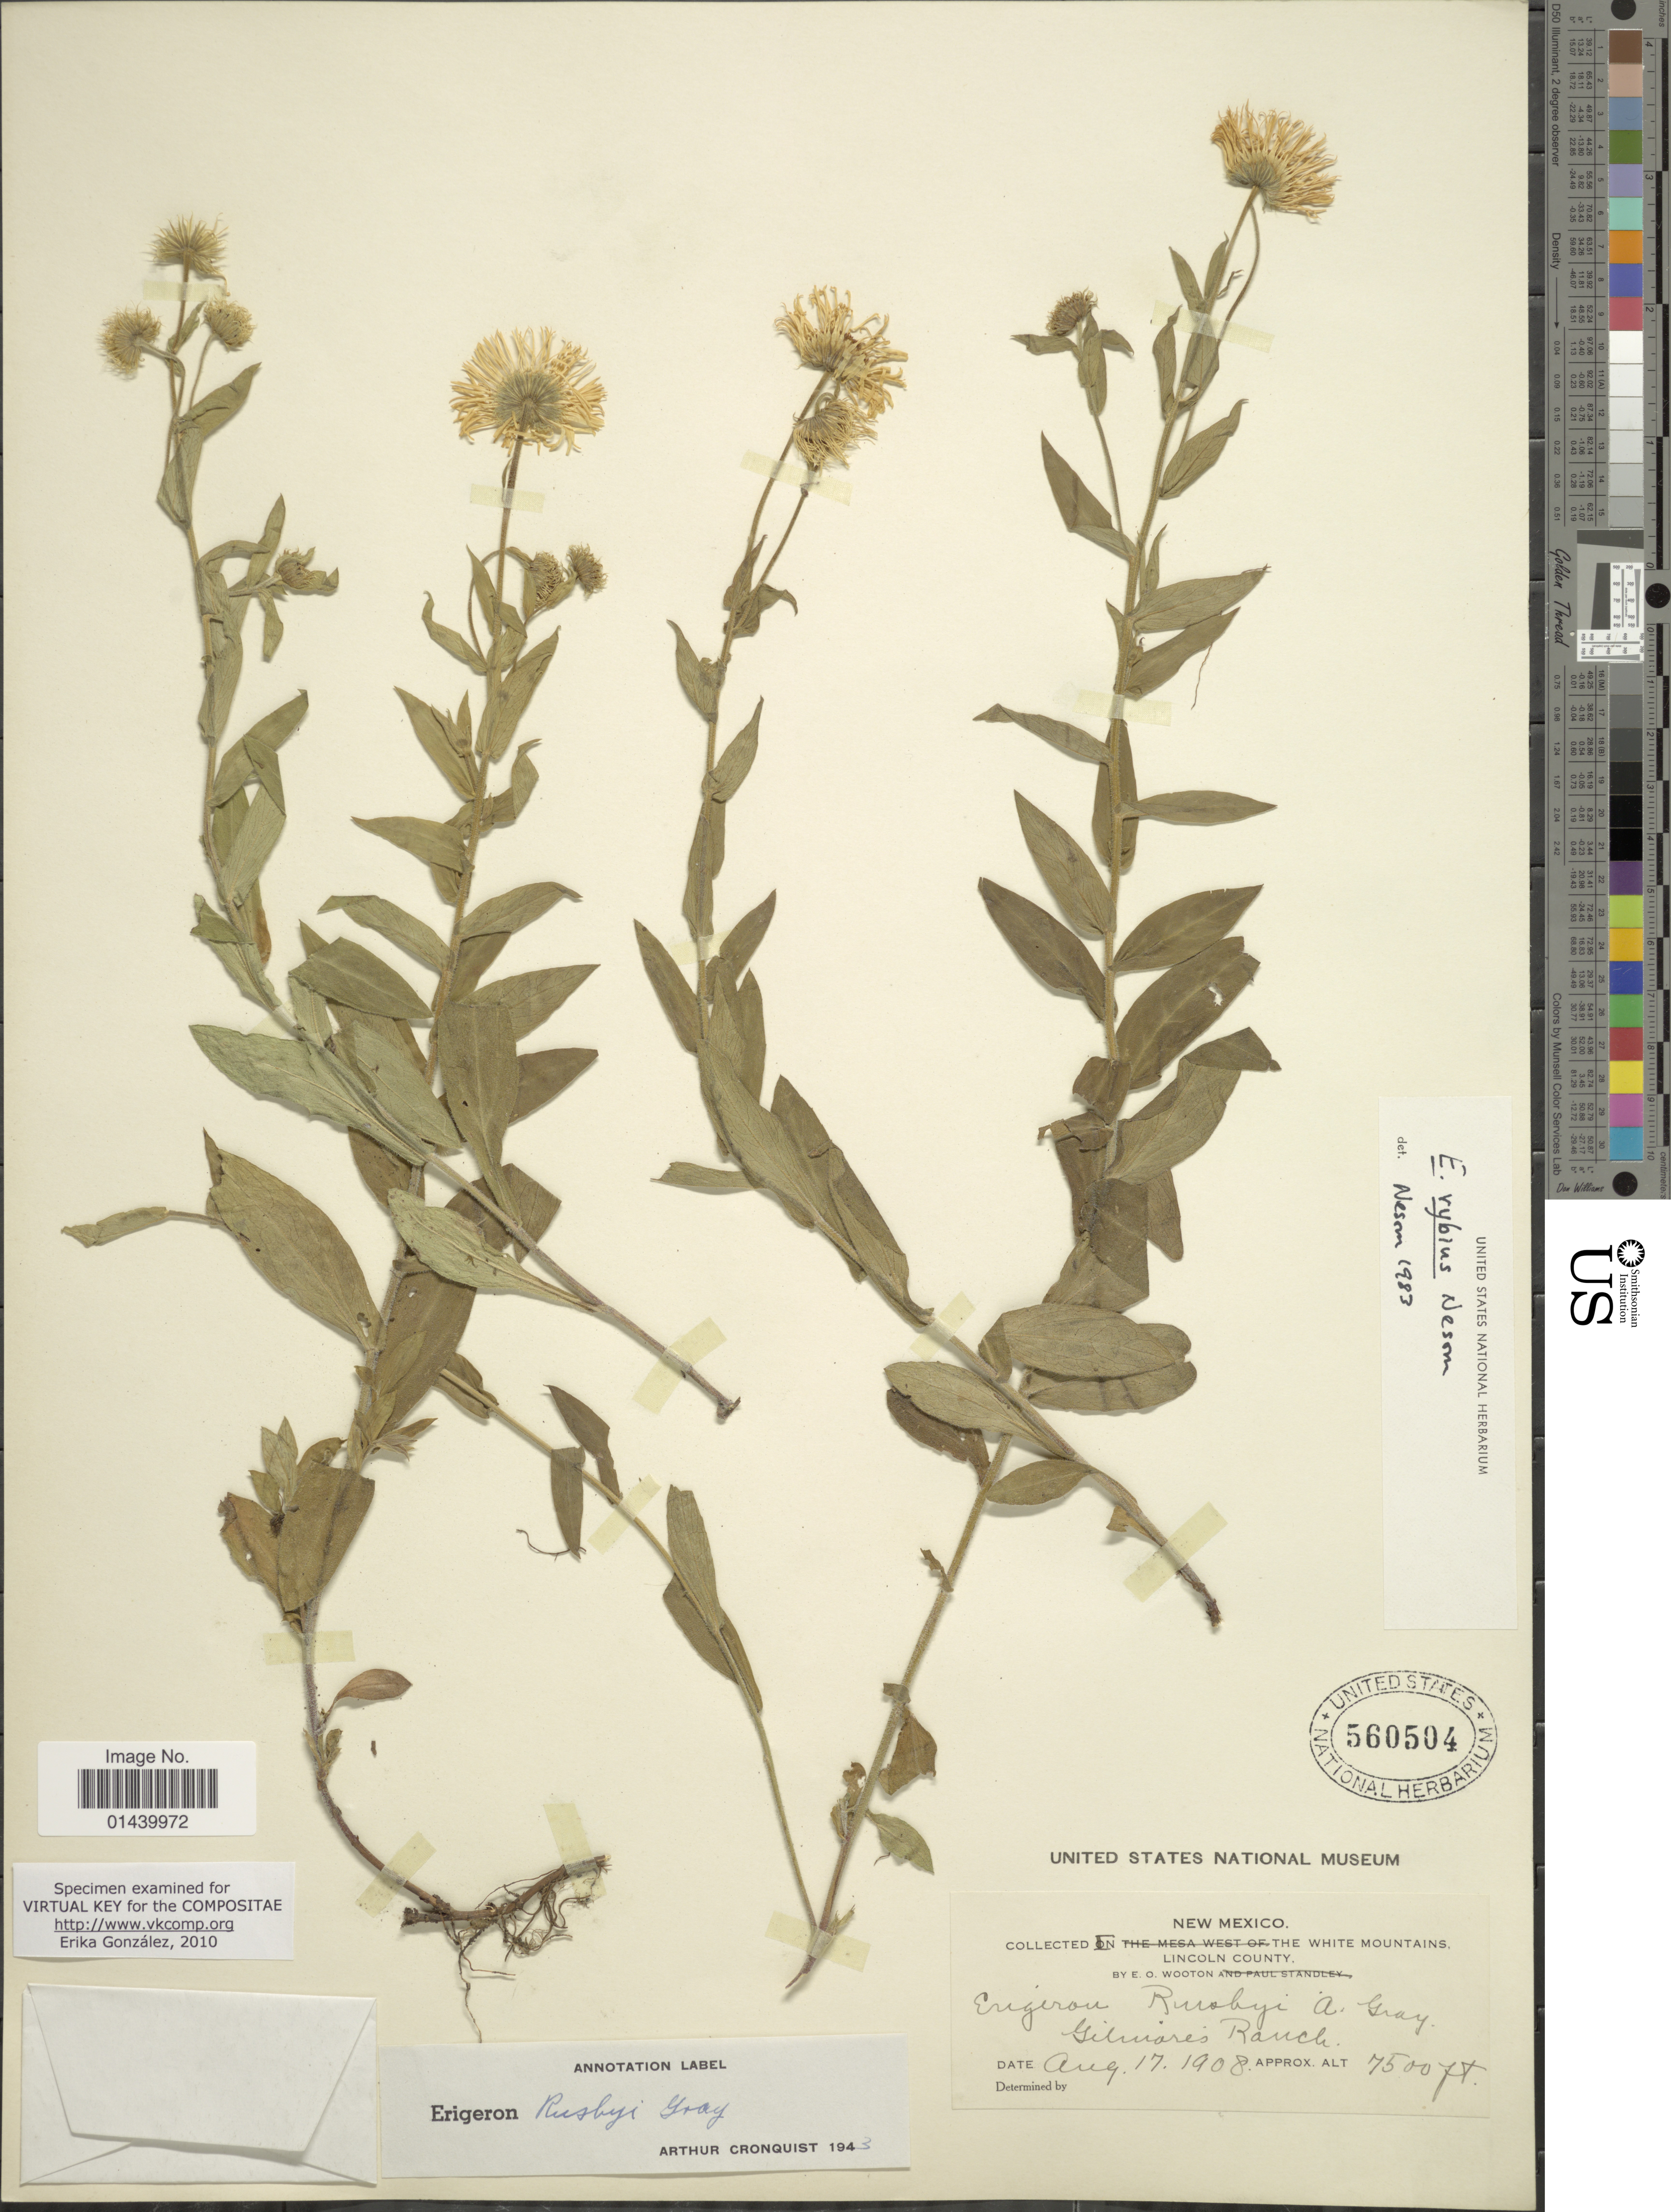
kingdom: Plantae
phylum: Tracheophyta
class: Magnoliopsida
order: Asterales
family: Asteraceae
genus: Erigeron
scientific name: Erigeron rybius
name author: G.L. Nesom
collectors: E. O. Wooton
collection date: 1908-08-17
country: United States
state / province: New Mexico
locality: The White Mountains. Lincoln County. Gilmares Ranch.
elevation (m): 2286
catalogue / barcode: US 560504